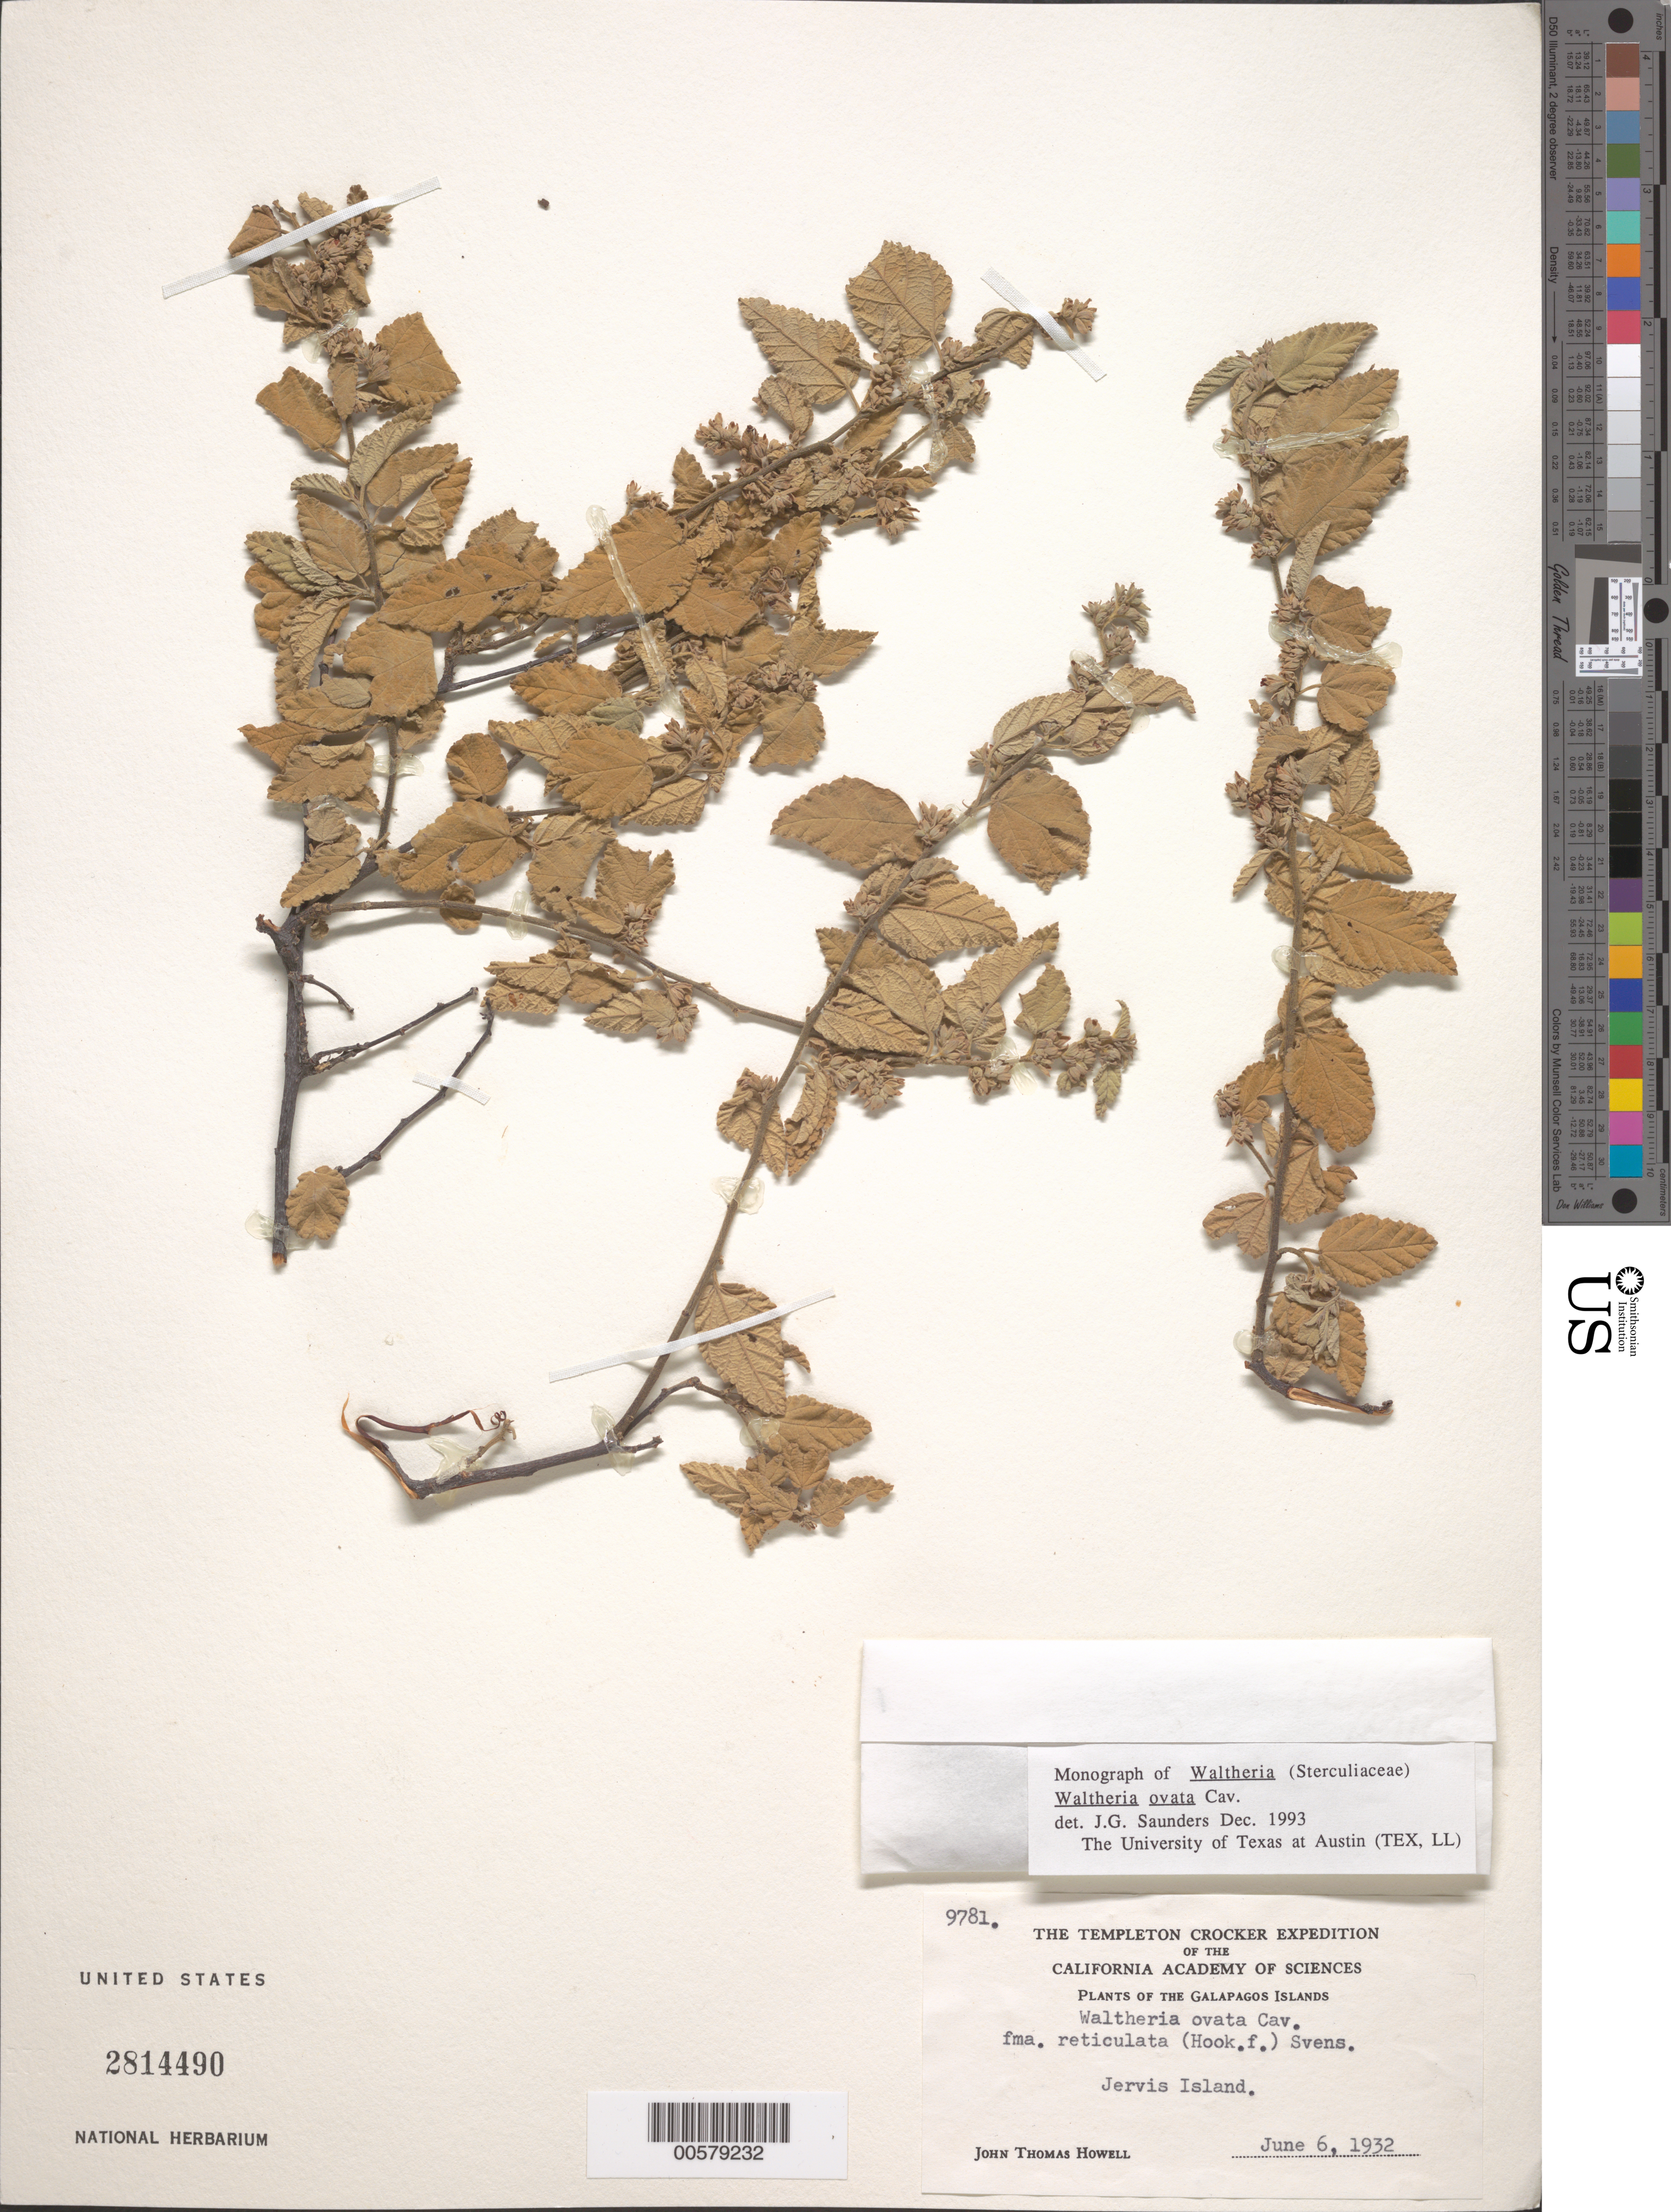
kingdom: Plantae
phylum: Tracheophyta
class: Magnoliopsida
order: Malvales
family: Malvaceae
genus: Waltheria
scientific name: Waltheria ovata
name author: Cav.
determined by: Saunders, J. G.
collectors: J. T. Howell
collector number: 9781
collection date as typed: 06 Jun 1932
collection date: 1932-06-06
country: Ecuador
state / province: Colón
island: Jervis [Rábida]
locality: Jervis Island.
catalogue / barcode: US 2814490